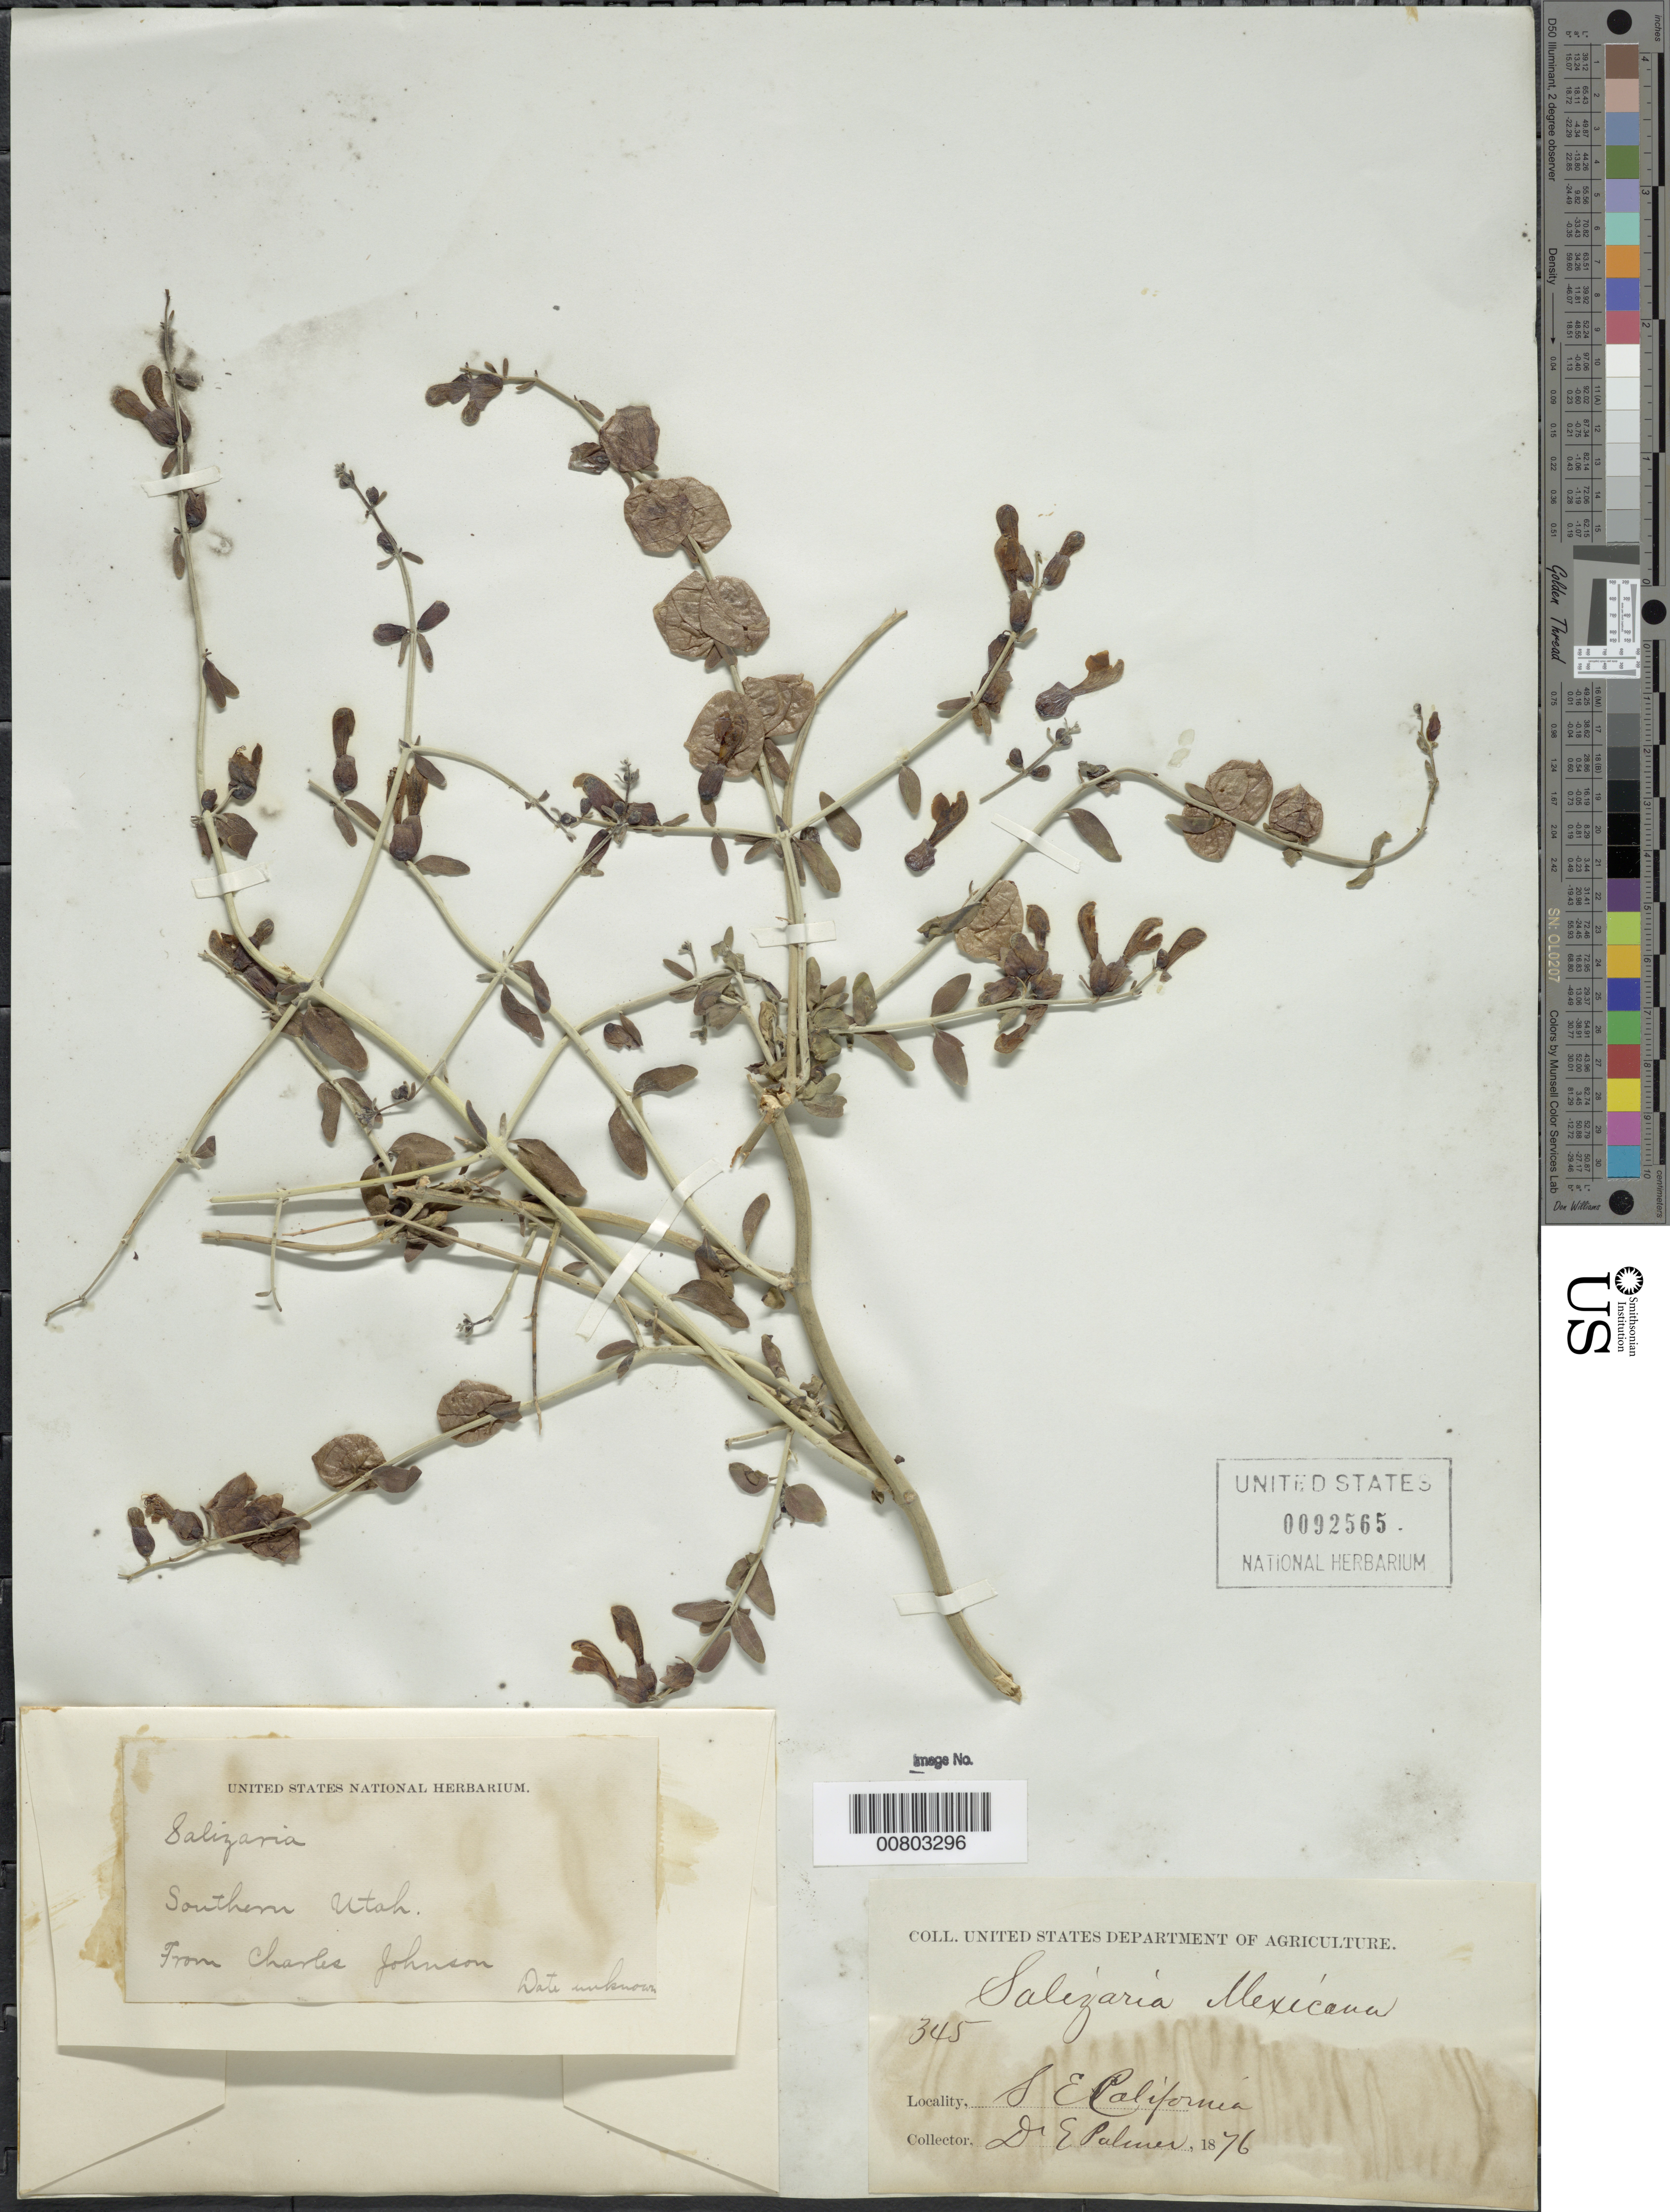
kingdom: Plantae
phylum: Tracheophyta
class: Magnoliopsida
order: Lamiales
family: Lamiaceae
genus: Scutellaria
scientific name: Scutellaria mexicana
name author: (Torr.) A.J. Paton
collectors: C. Johnson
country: United States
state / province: Utah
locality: Southern Utah.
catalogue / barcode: US 92565-2